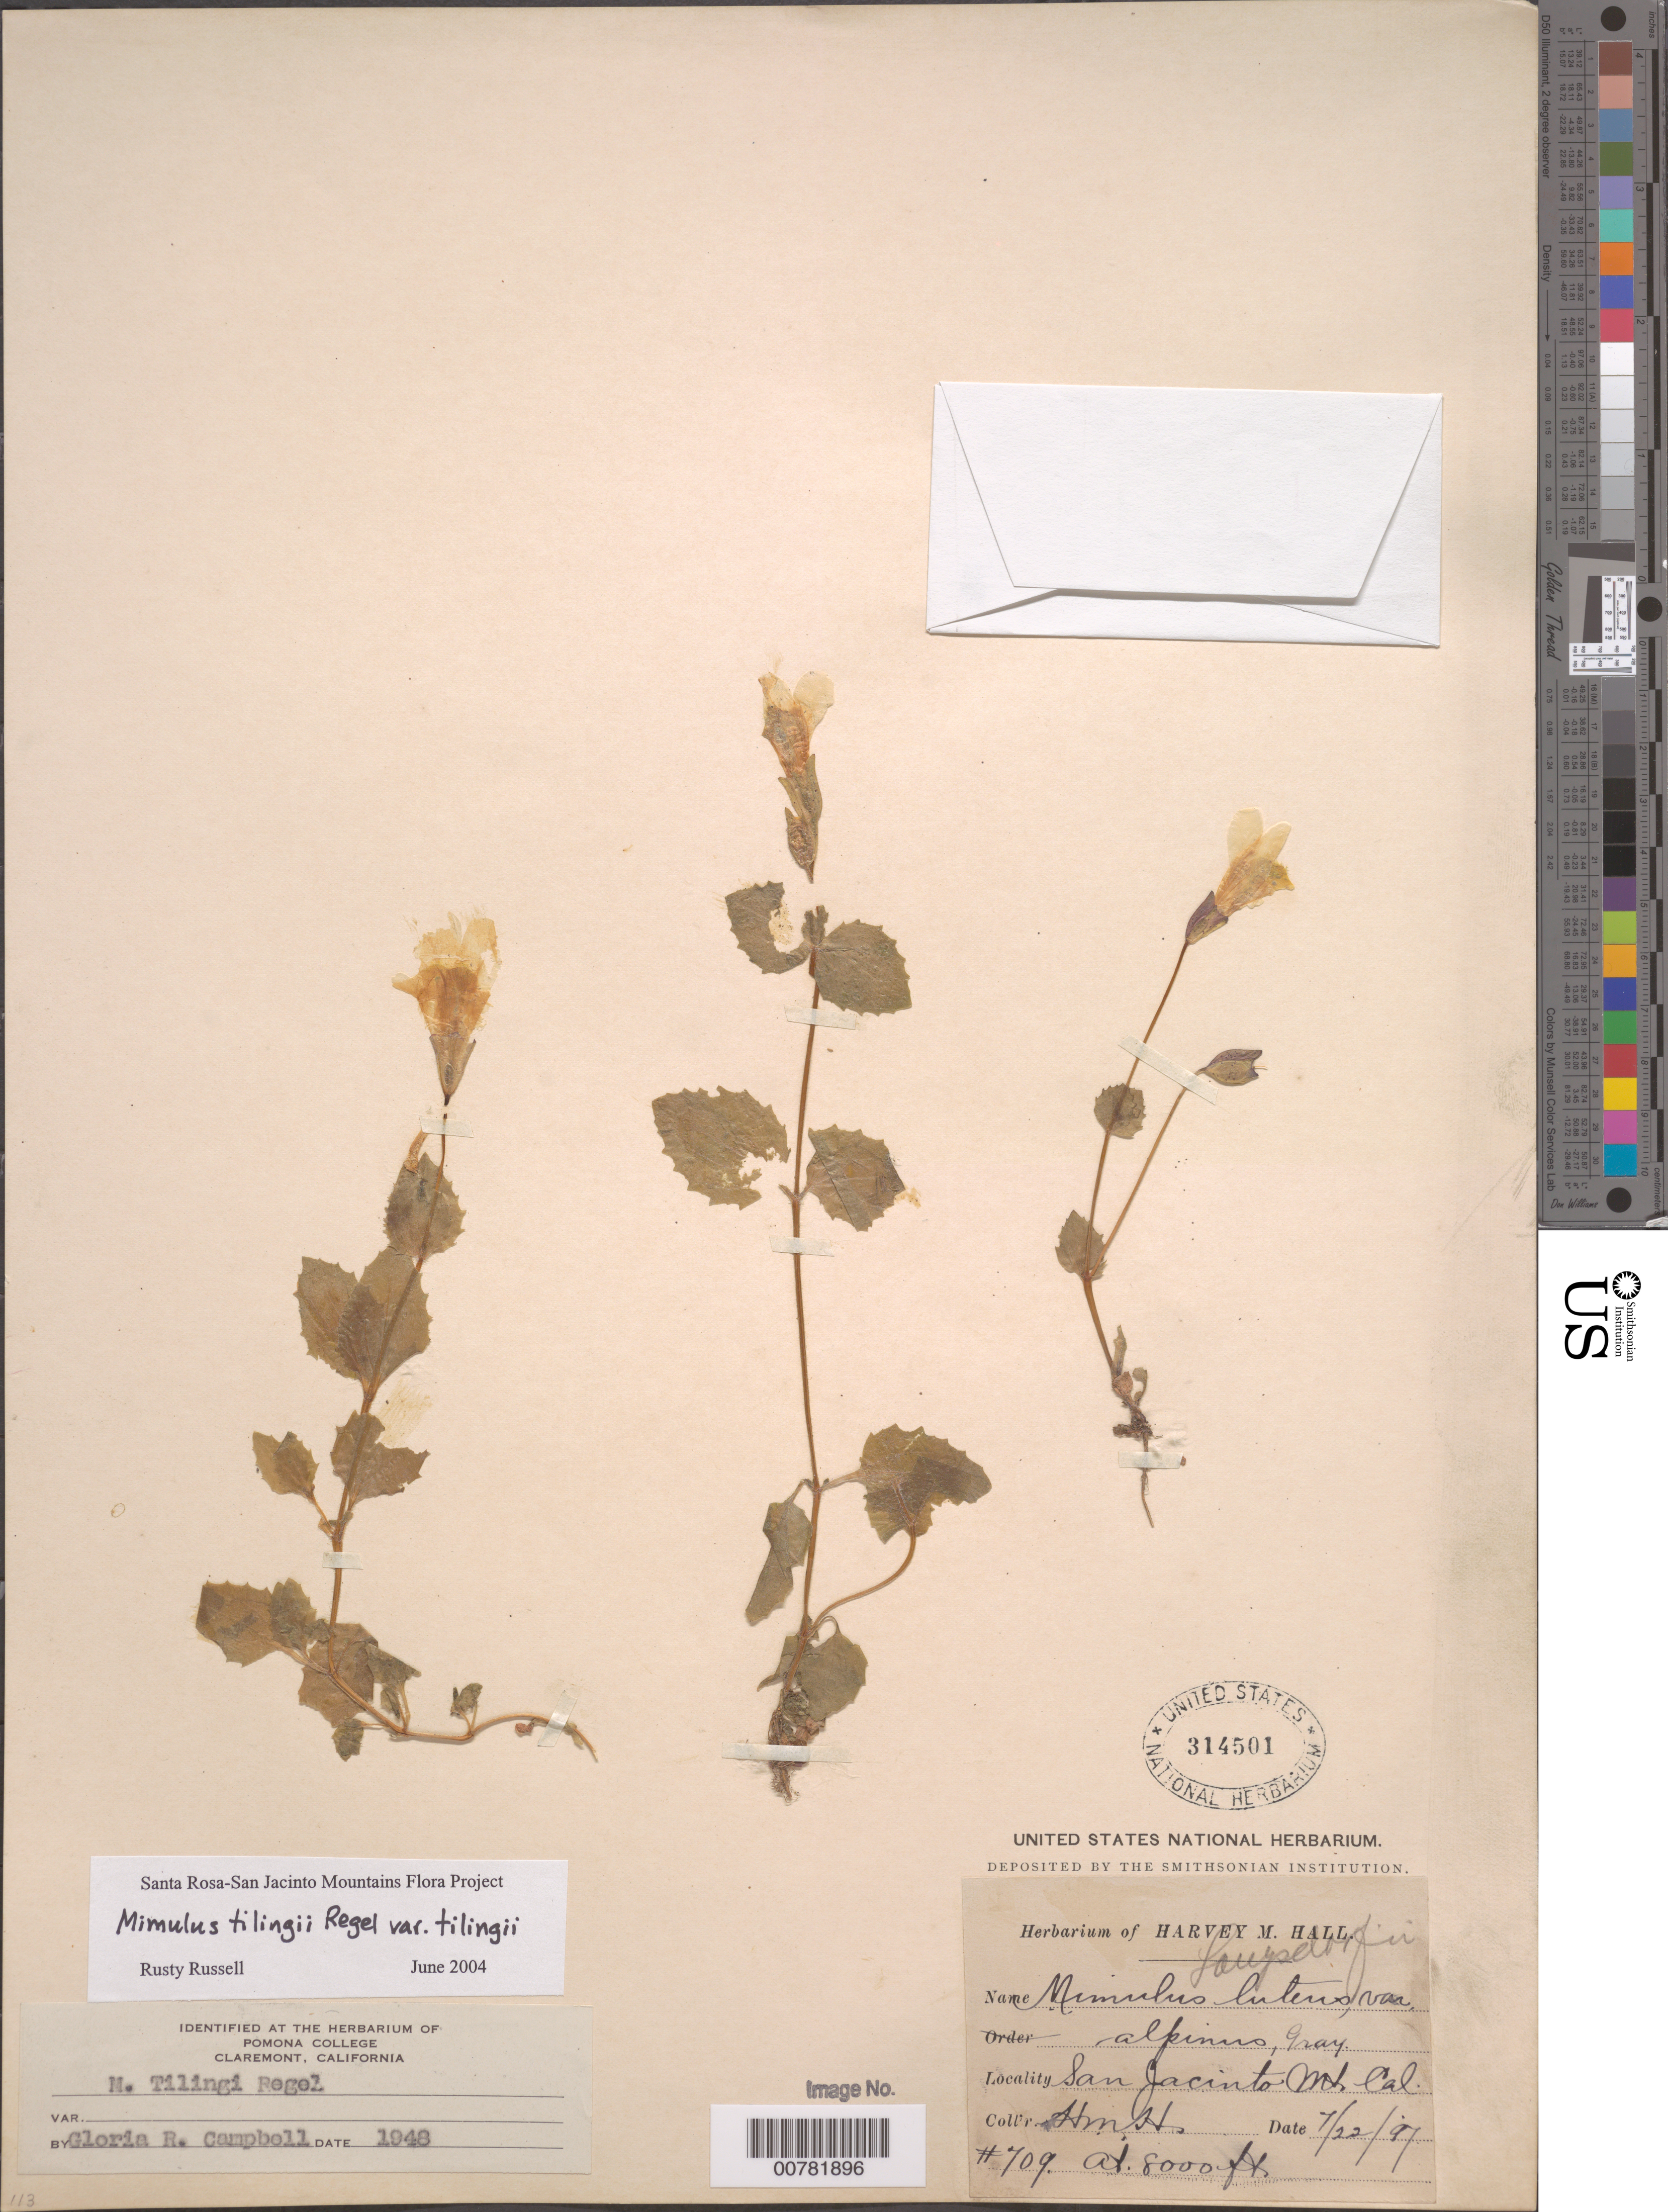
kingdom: Plantae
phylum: Tracheophyta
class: Magnoliopsida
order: Lamiales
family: Phrymaceae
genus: Mimulus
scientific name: Mimulus tilingii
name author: Regel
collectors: H. M. Hall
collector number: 709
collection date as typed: Transcribed d/m/y: 22/7/97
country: United States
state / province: California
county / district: Riverside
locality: San Jacinto Mt.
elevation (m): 2438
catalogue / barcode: US 314501